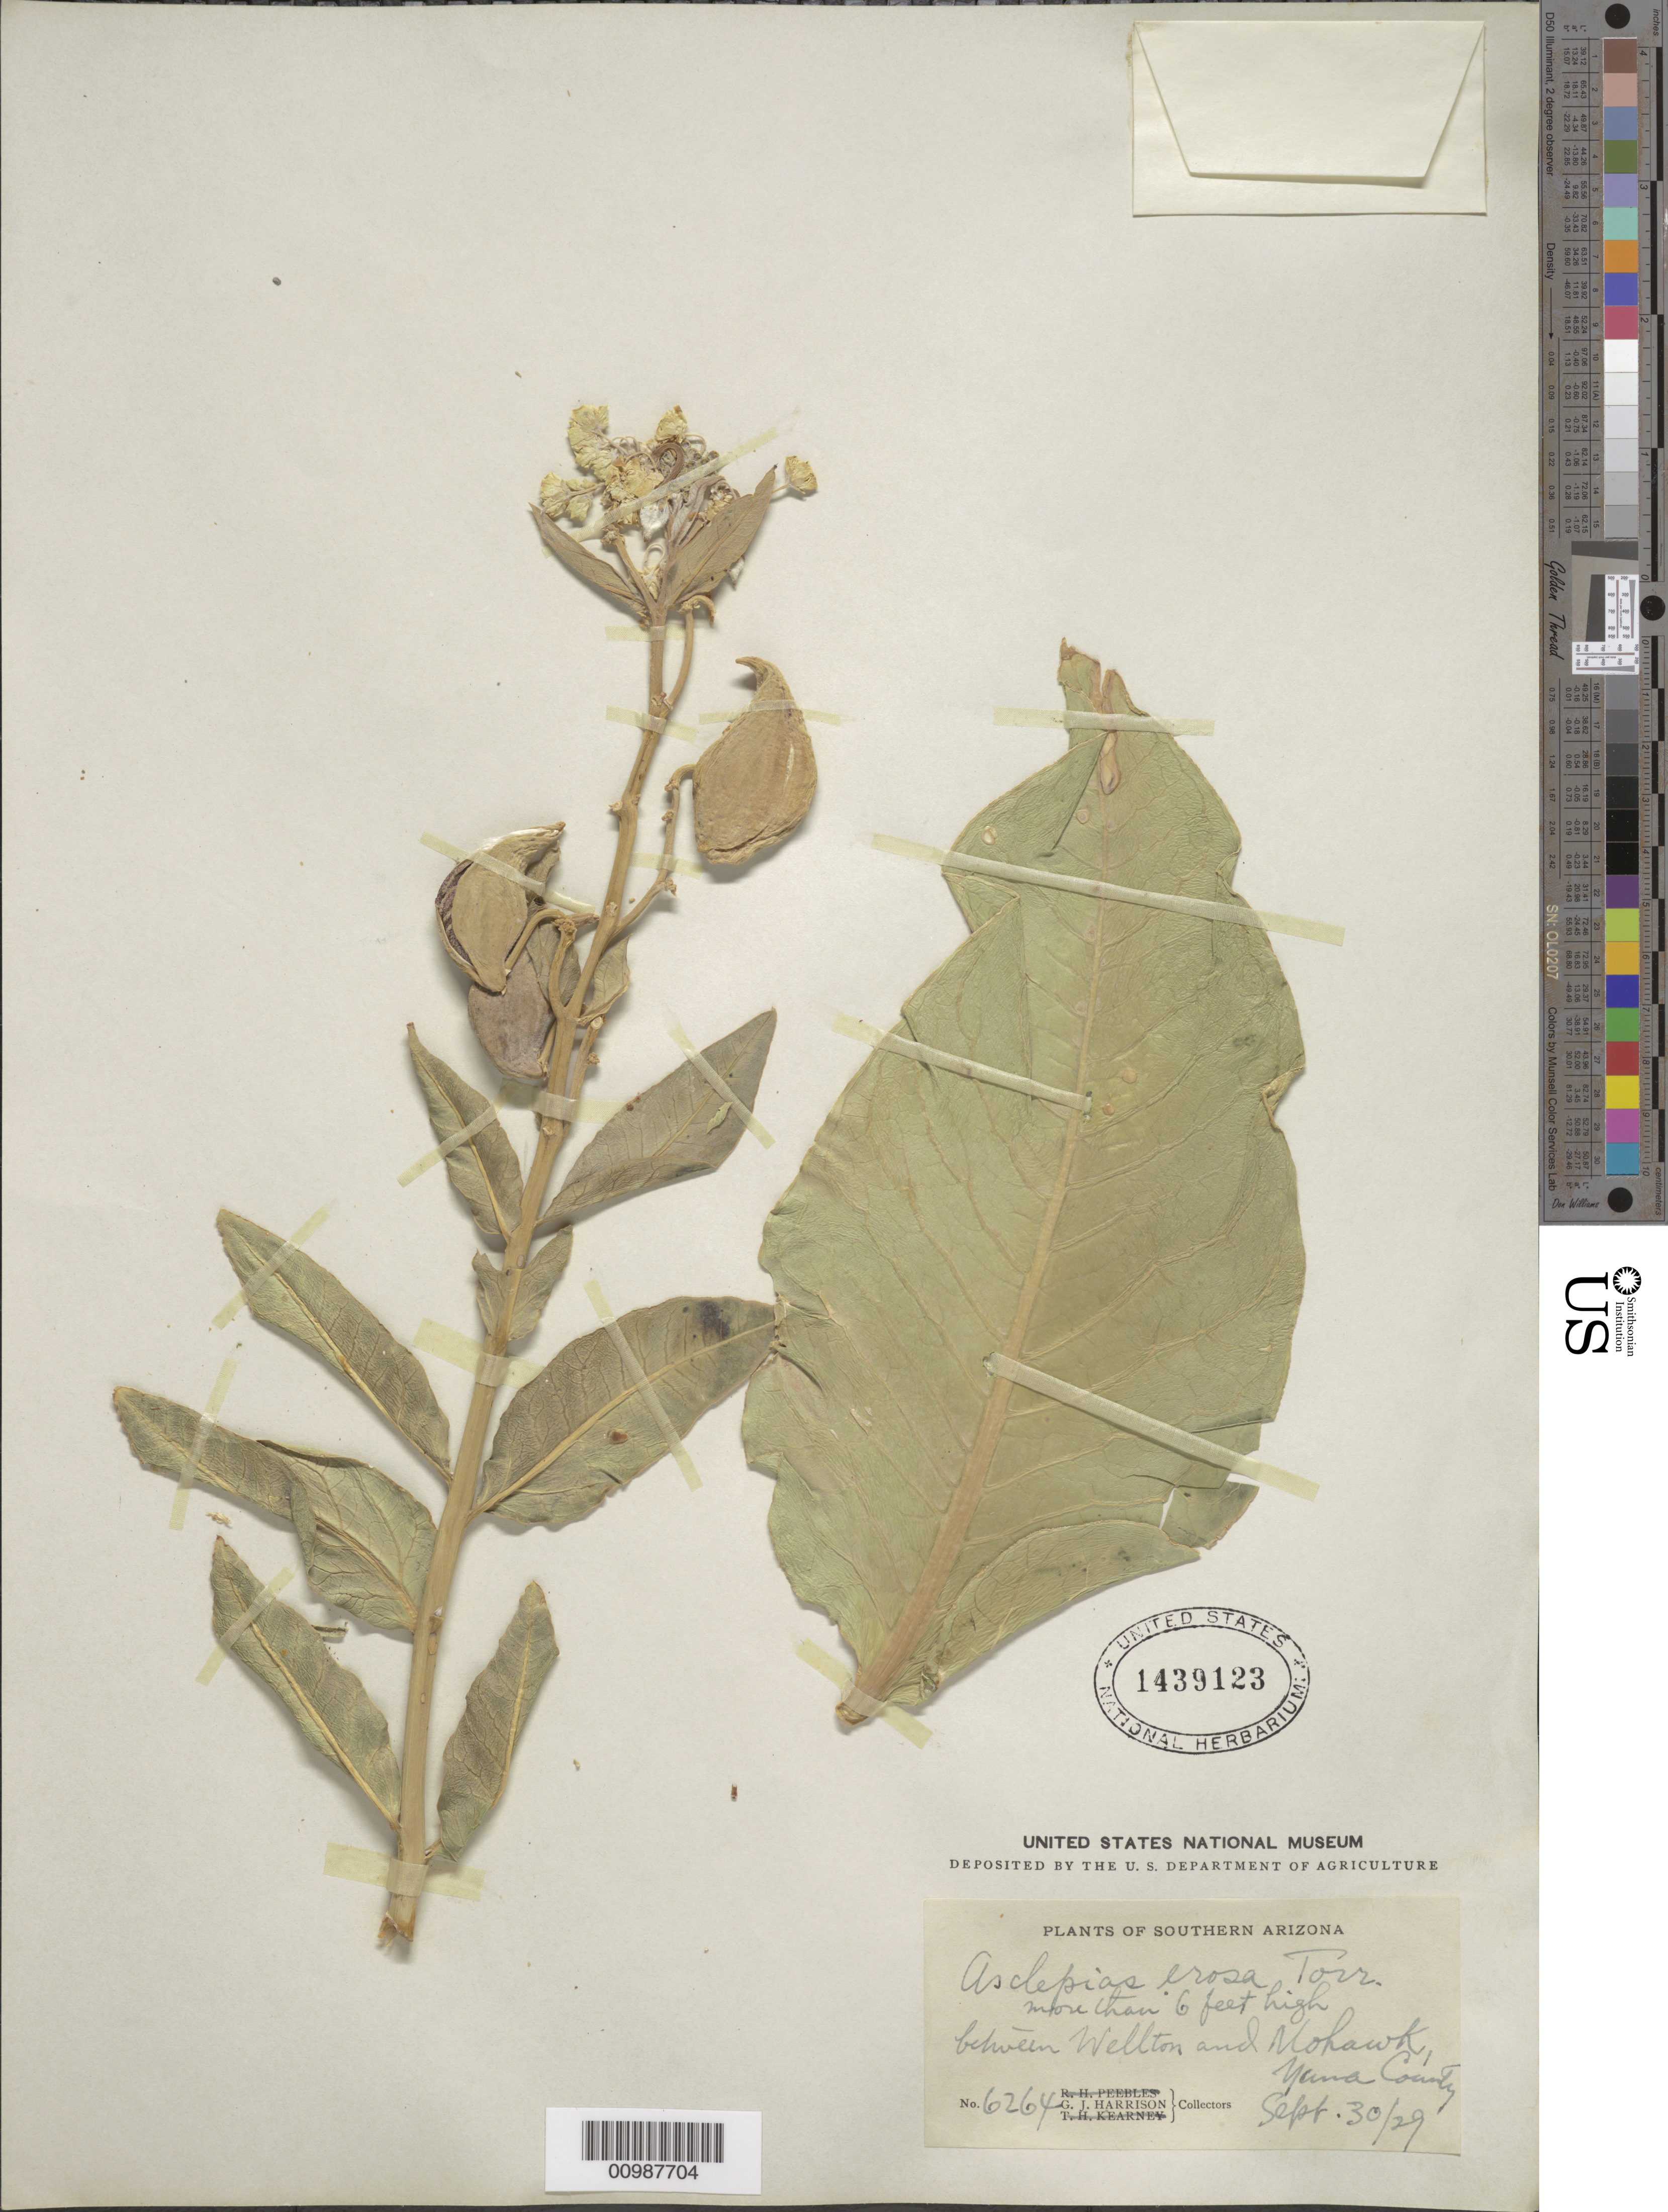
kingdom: Plantae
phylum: Tracheophyta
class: Magnoliopsida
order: Gentianales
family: Apocynaceae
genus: Asclepias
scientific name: Asclepias erosa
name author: Torr.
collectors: G. J. Harrison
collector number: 6264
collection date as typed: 30 Sep 1929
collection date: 1929-09-30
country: United States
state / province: Arizona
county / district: Yuma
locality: Between Wellton and Mohawk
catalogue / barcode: US 1439123